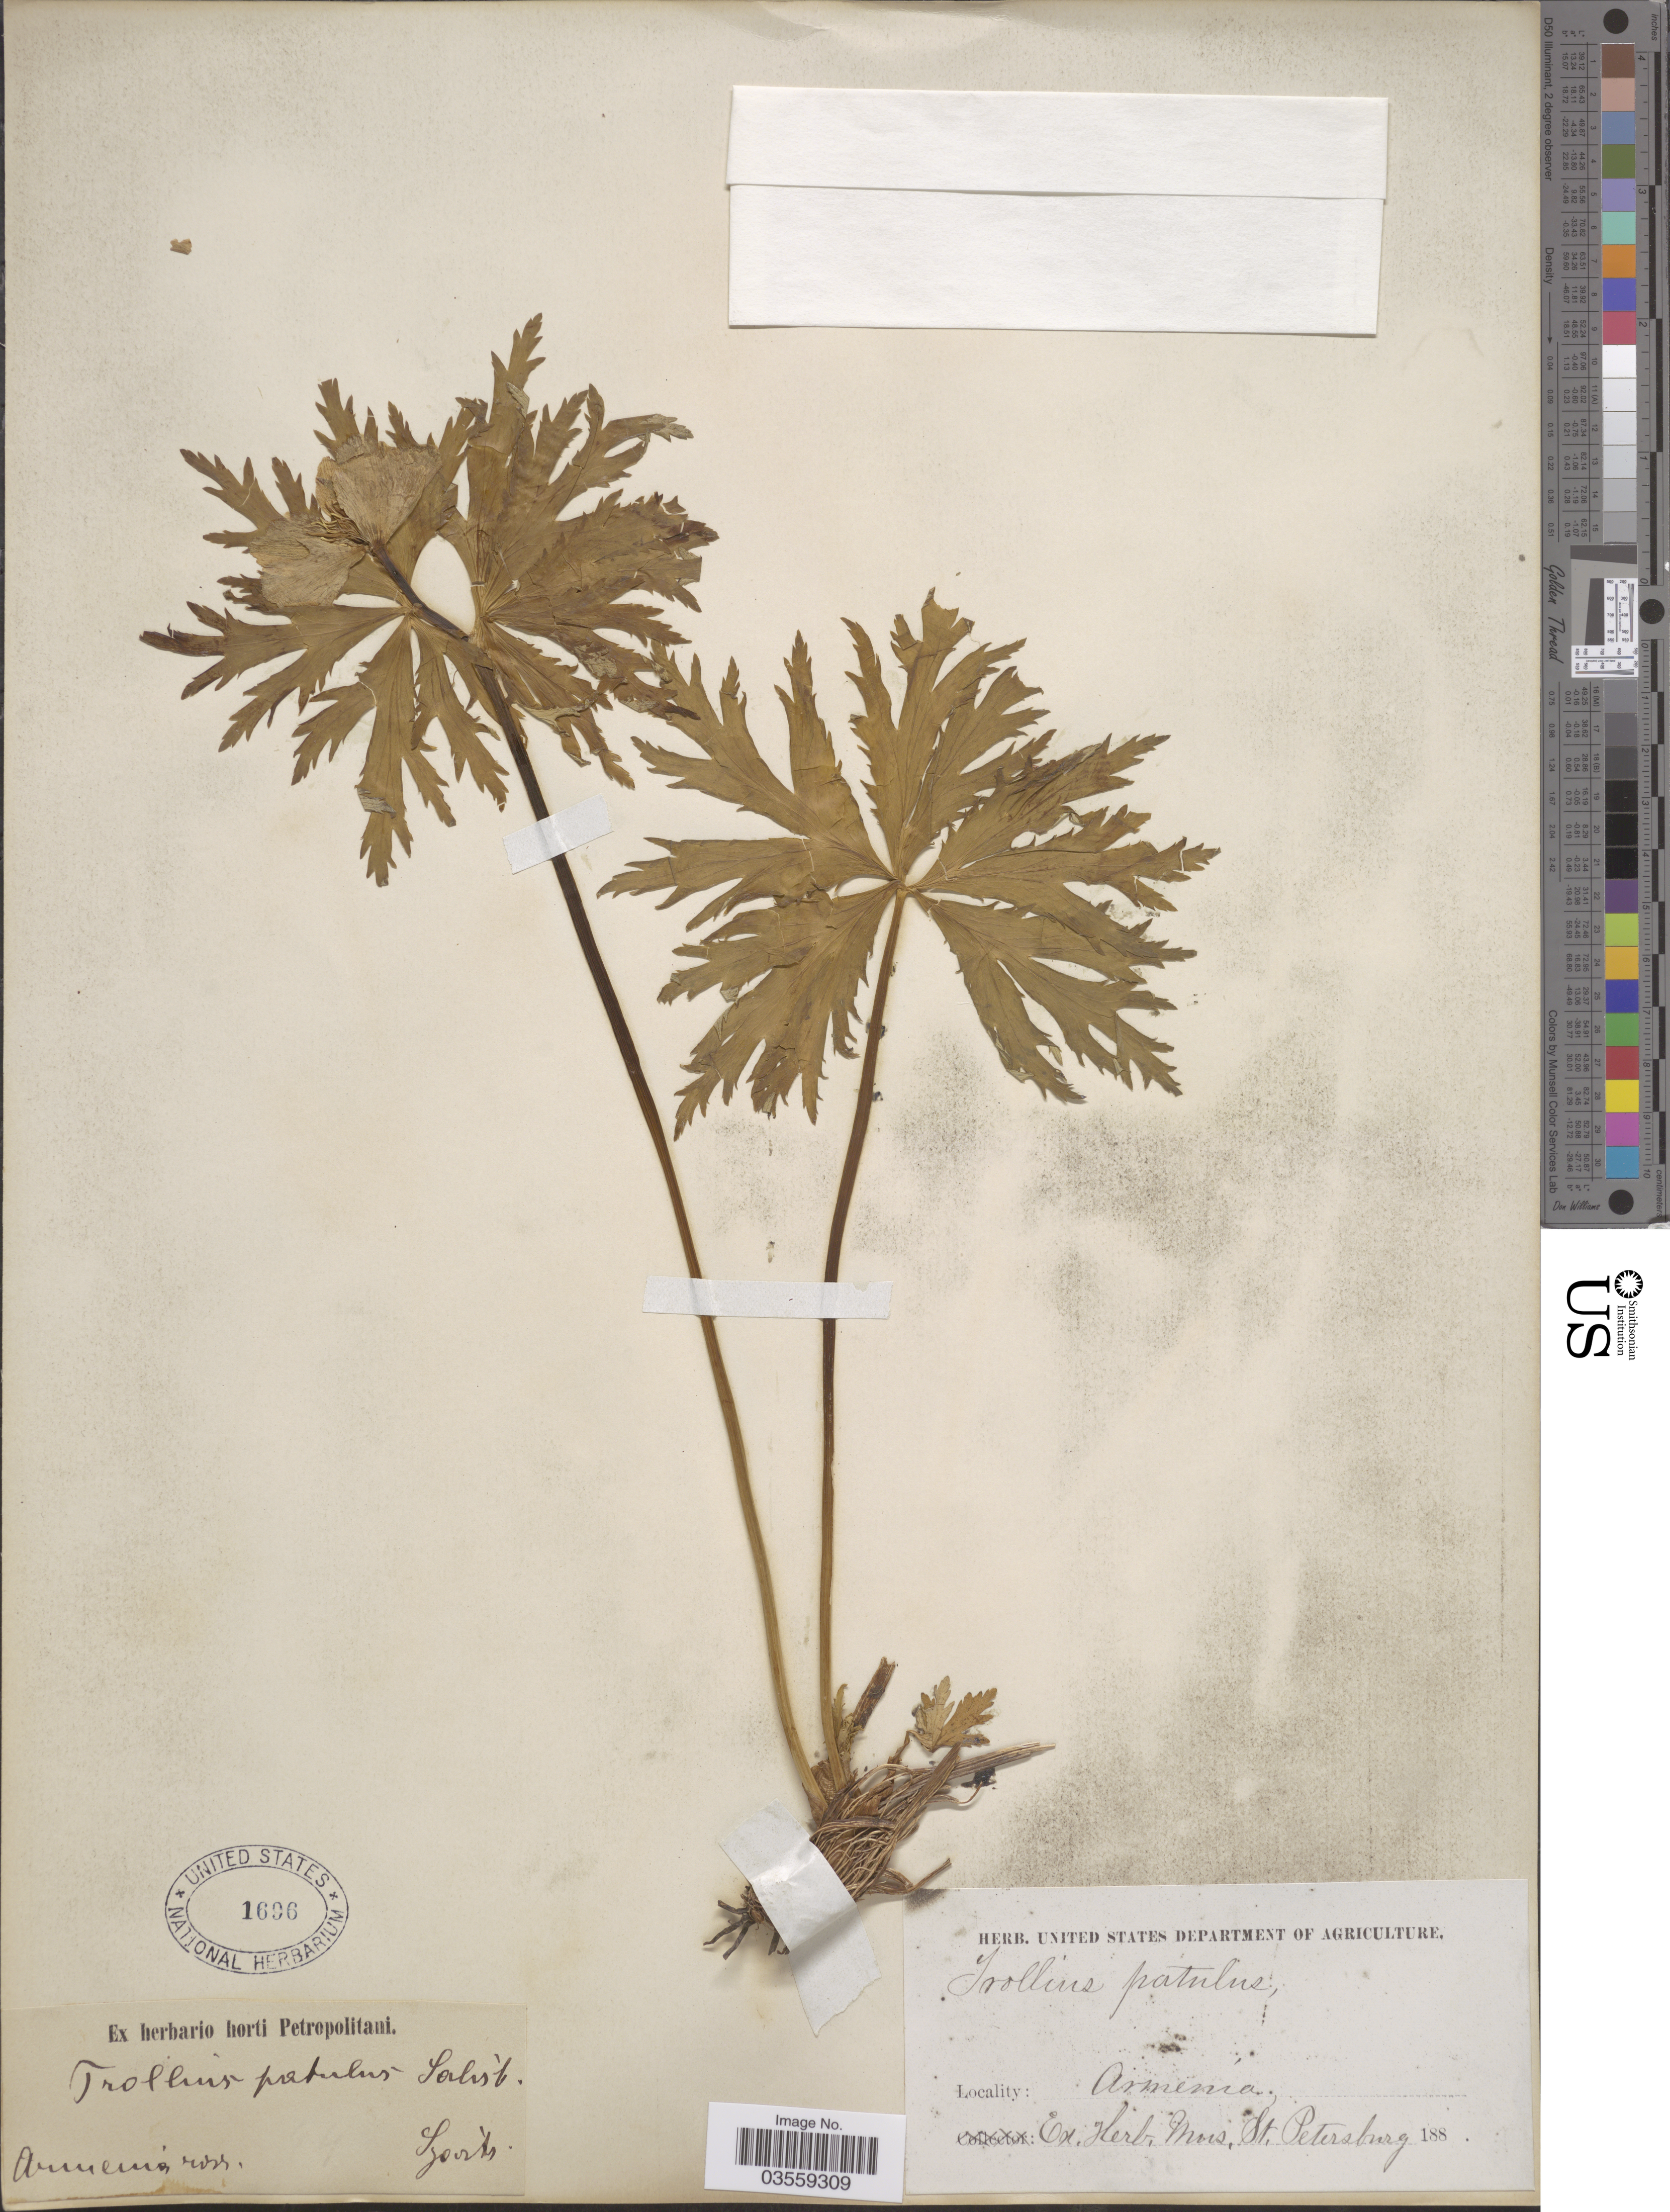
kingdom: Plantae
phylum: Tracheophyta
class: Magnoliopsida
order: Ranunculales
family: Ranunculaceae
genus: Trollius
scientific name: Trollius patulus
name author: Salisb.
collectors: Szovits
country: Armenia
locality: Armenia ross.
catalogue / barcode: US 1696